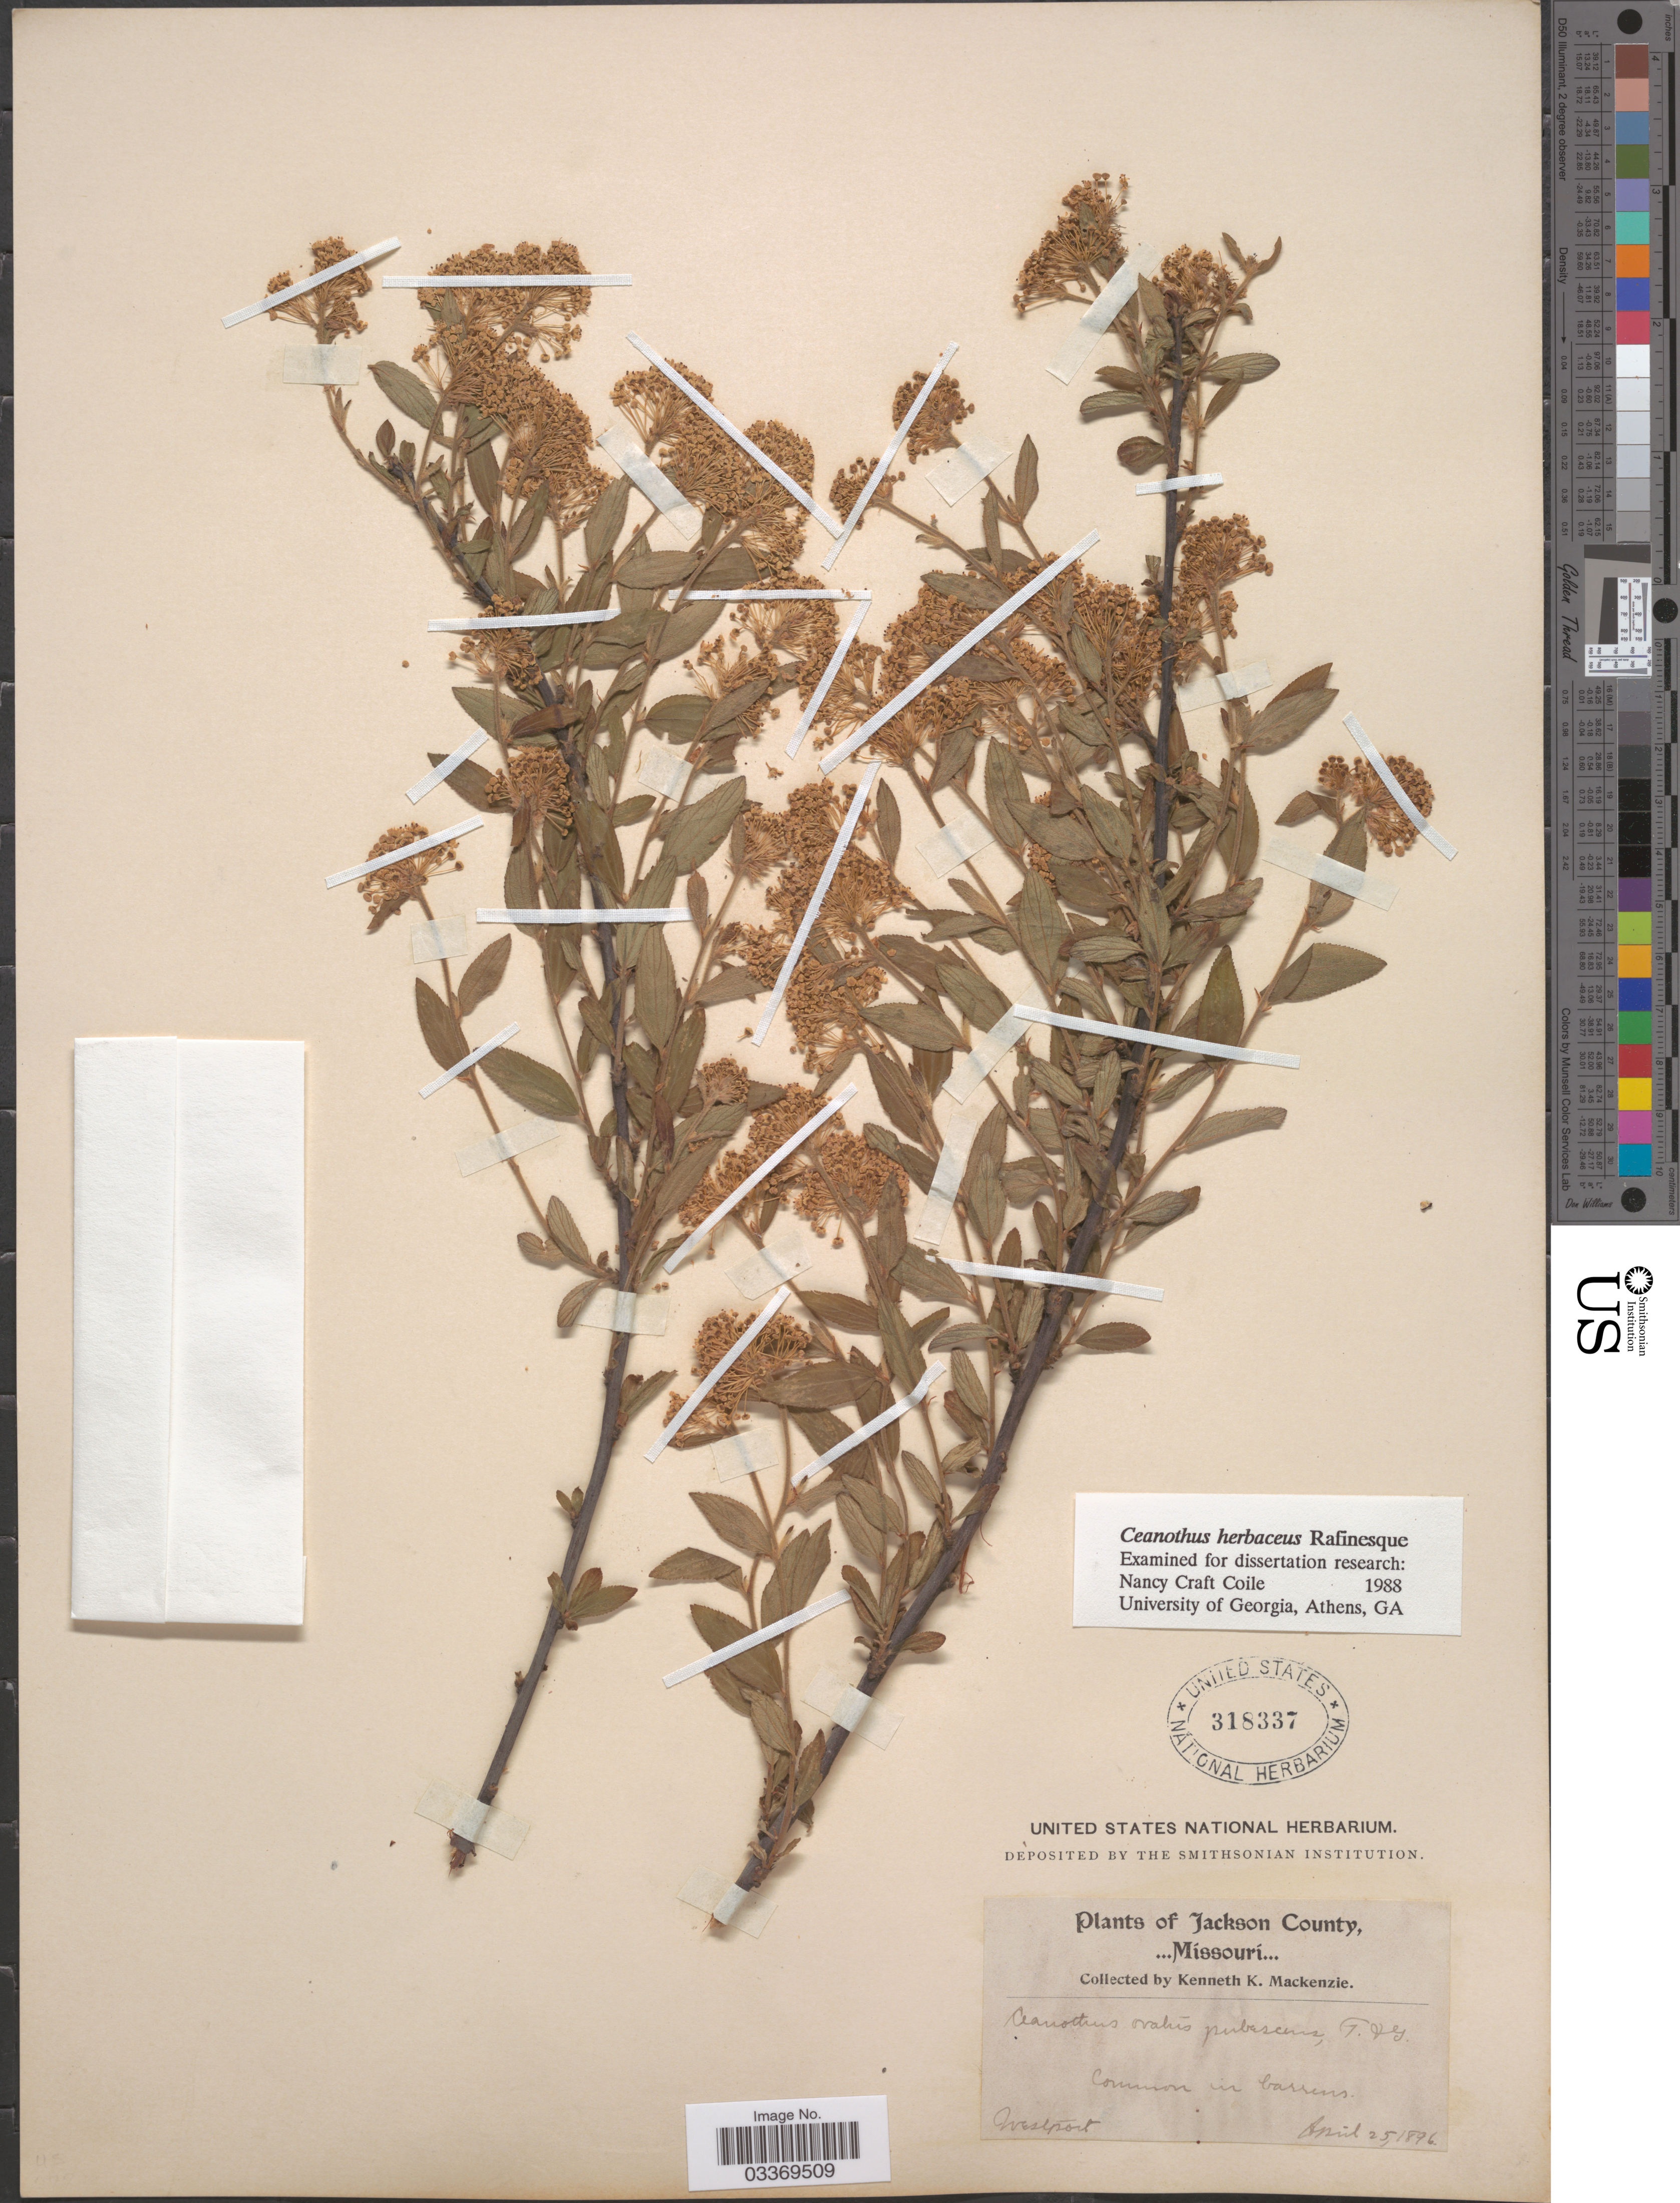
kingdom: Plantae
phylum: Tracheophyta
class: Magnoliopsida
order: Rosales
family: Rhamnaceae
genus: Ceanothus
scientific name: Ceanothus ovatus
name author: Desf.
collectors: K. K. Mackenzie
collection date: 1896-04-25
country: United States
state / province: Missouri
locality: Jackson County. Westport.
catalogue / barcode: US 318337